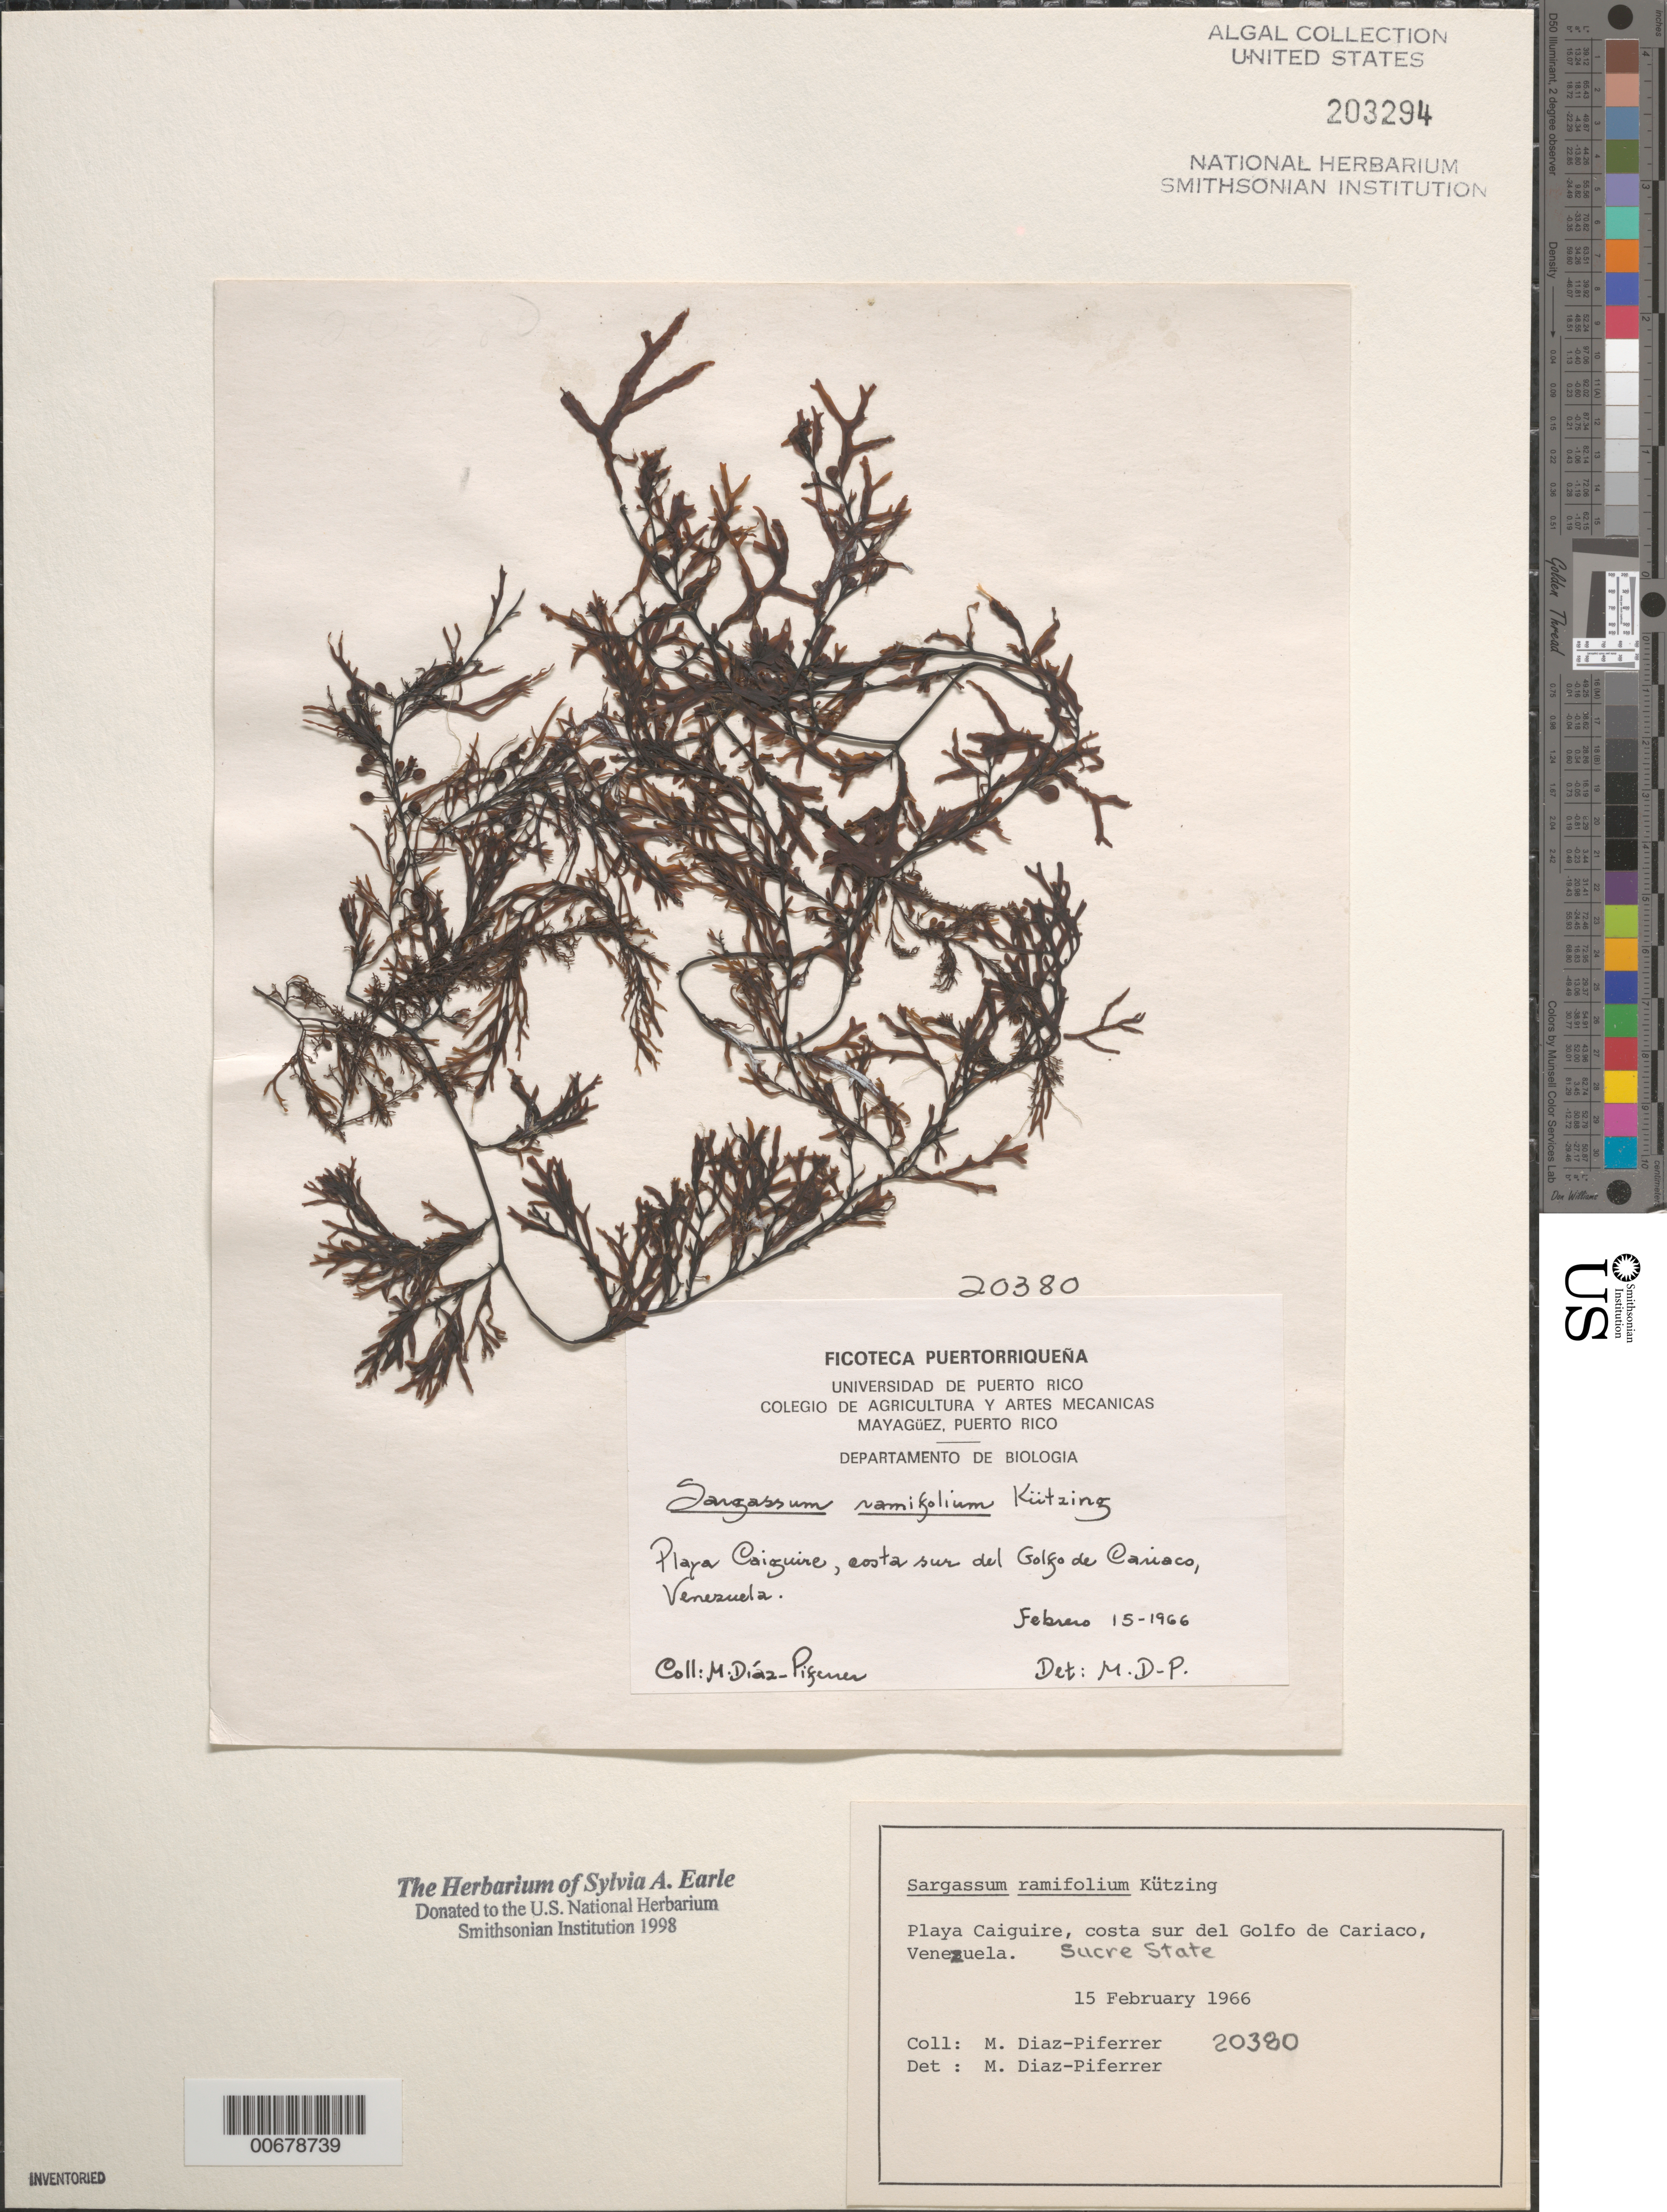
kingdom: Chromista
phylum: Ochrophyta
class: Phaeophyceae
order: Fucales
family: Sargassaceae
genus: Sargassum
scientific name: Sargassum ramifolium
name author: Kütz.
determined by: Diaz-Piferrer, M.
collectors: M. Diaz-Piferrer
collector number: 20380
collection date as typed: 15 Feb 1966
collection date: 1966-02-15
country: Venezuela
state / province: Sucre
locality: Playa Caiguire, Golfo de Cariaco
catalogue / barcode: US 203294